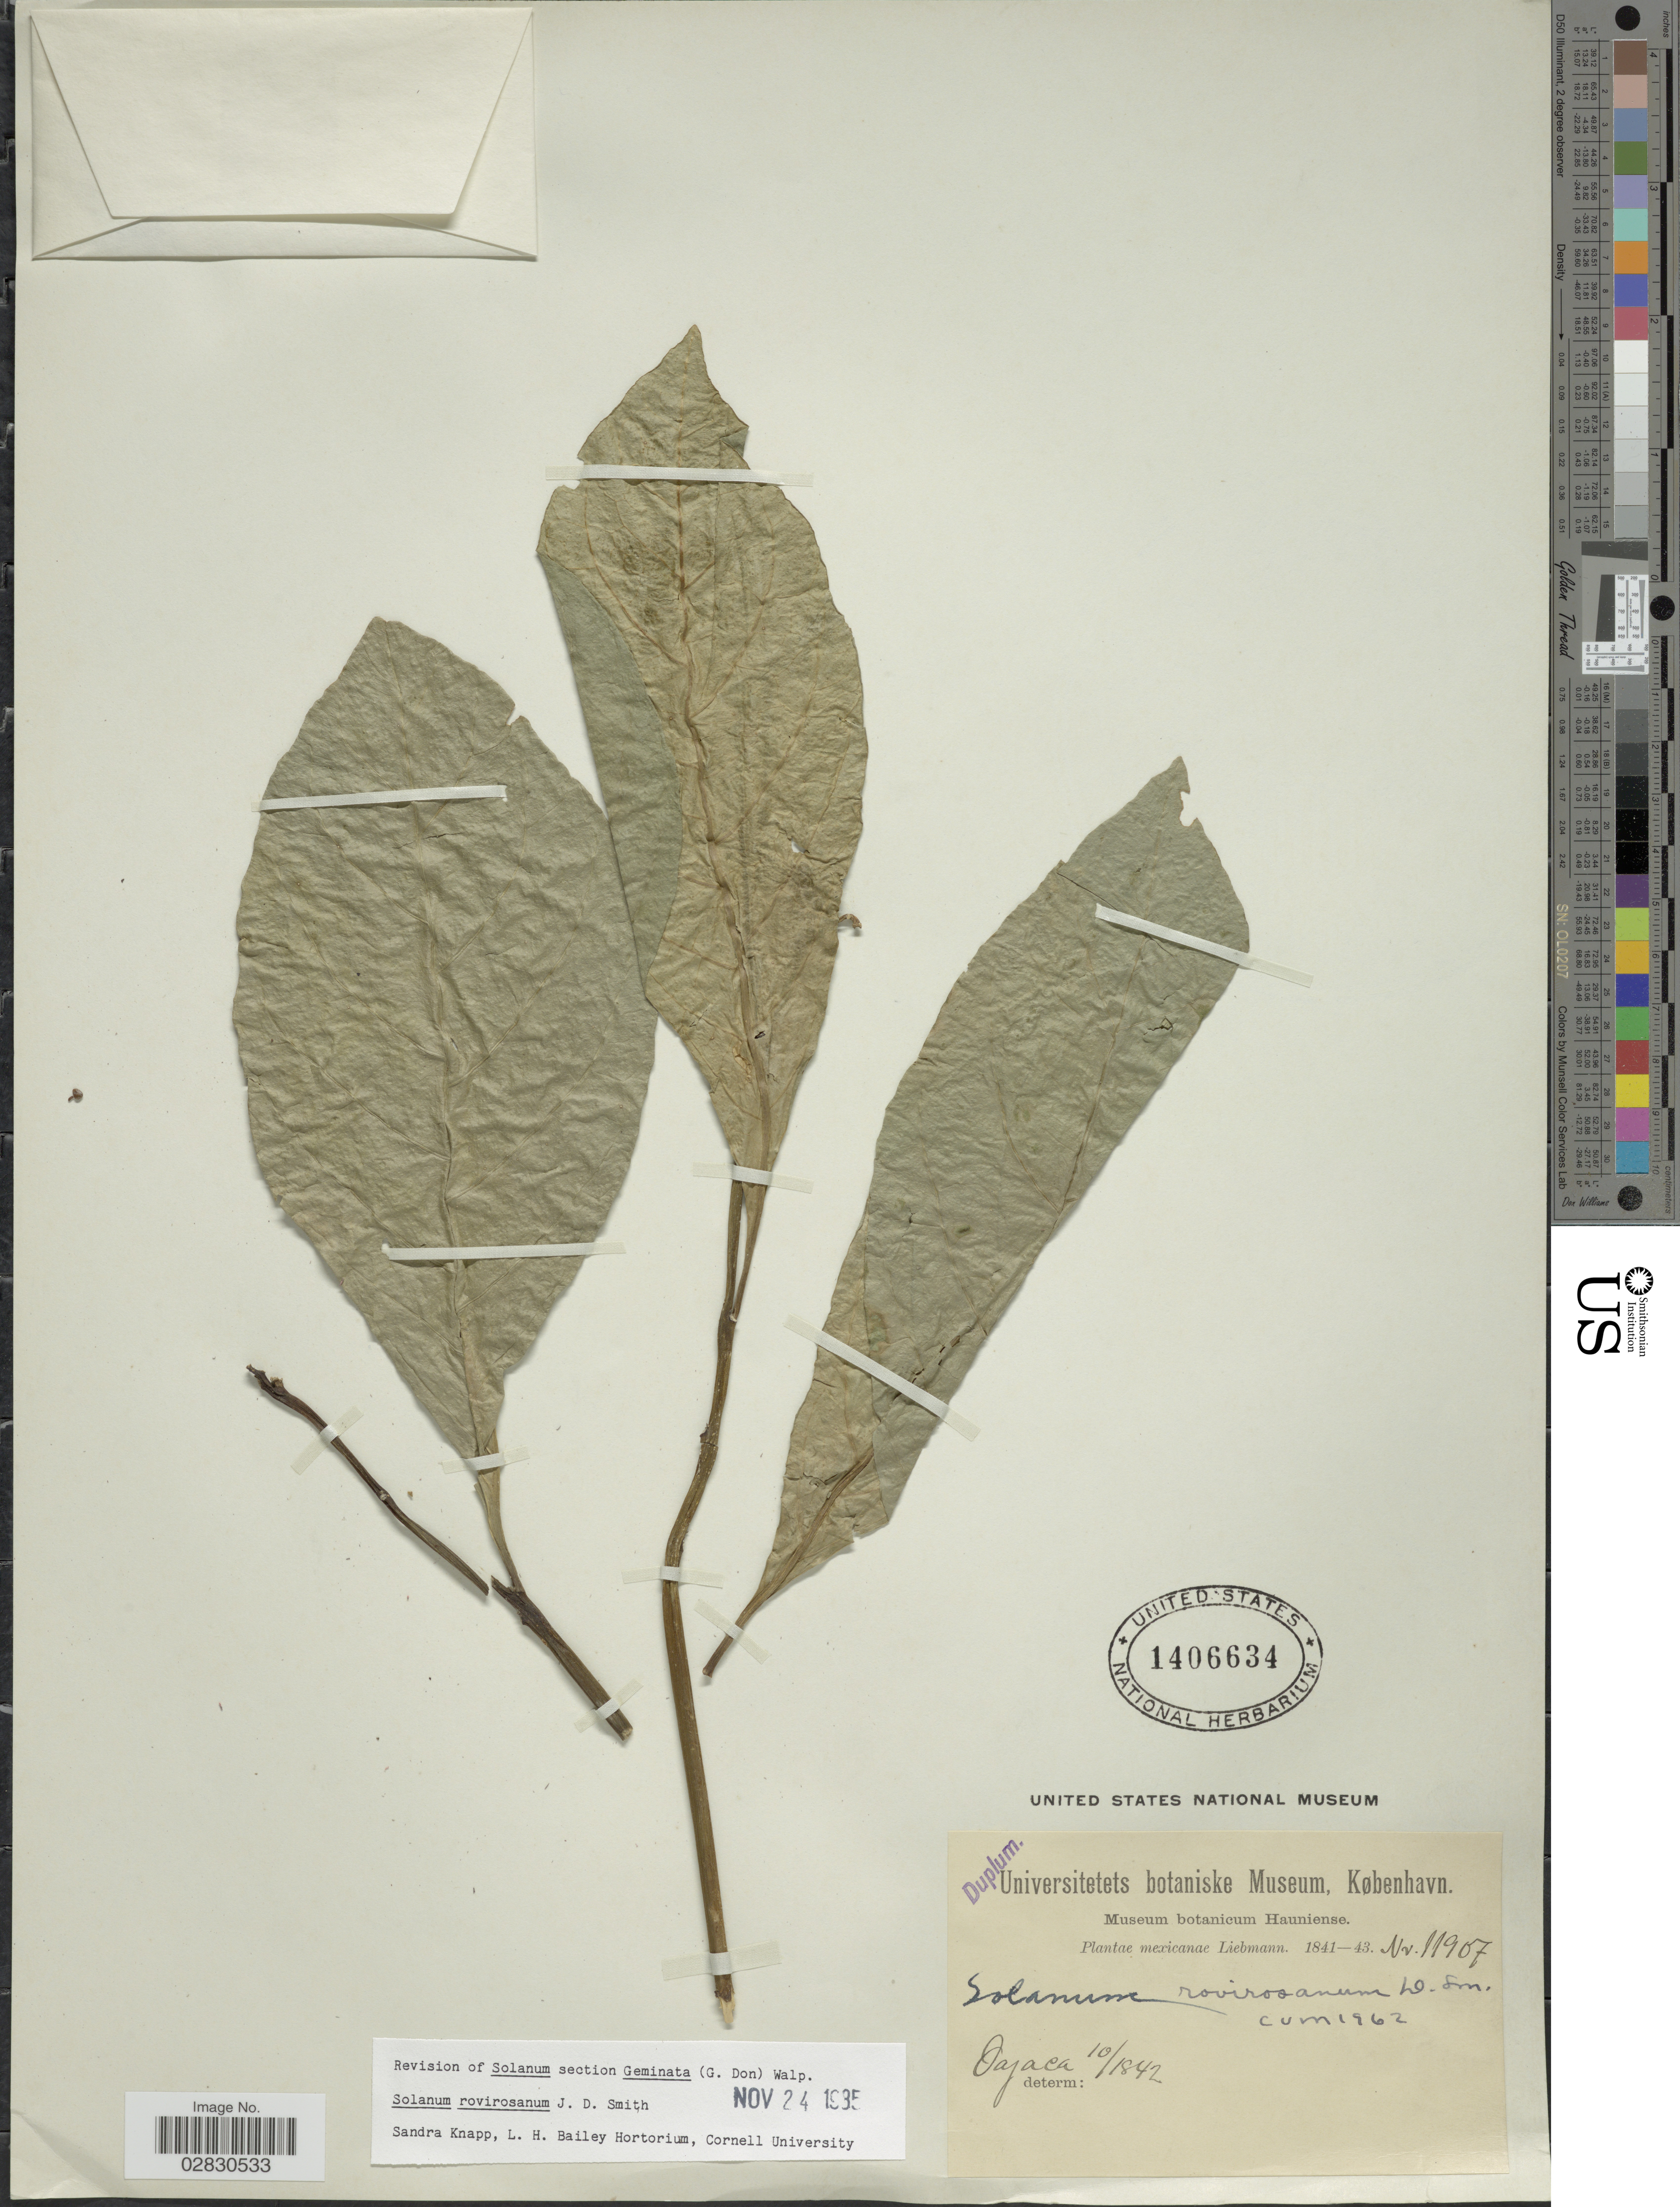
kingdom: Plantae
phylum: Tracheophyta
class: Magnoliopsida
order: Solanales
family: Solanaceae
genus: Solanum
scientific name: Solanum rovirosanum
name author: Donn. Sm.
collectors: Liebmann, --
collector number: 11907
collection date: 1842-10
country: Mexico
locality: Oajaca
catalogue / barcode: US 1406634